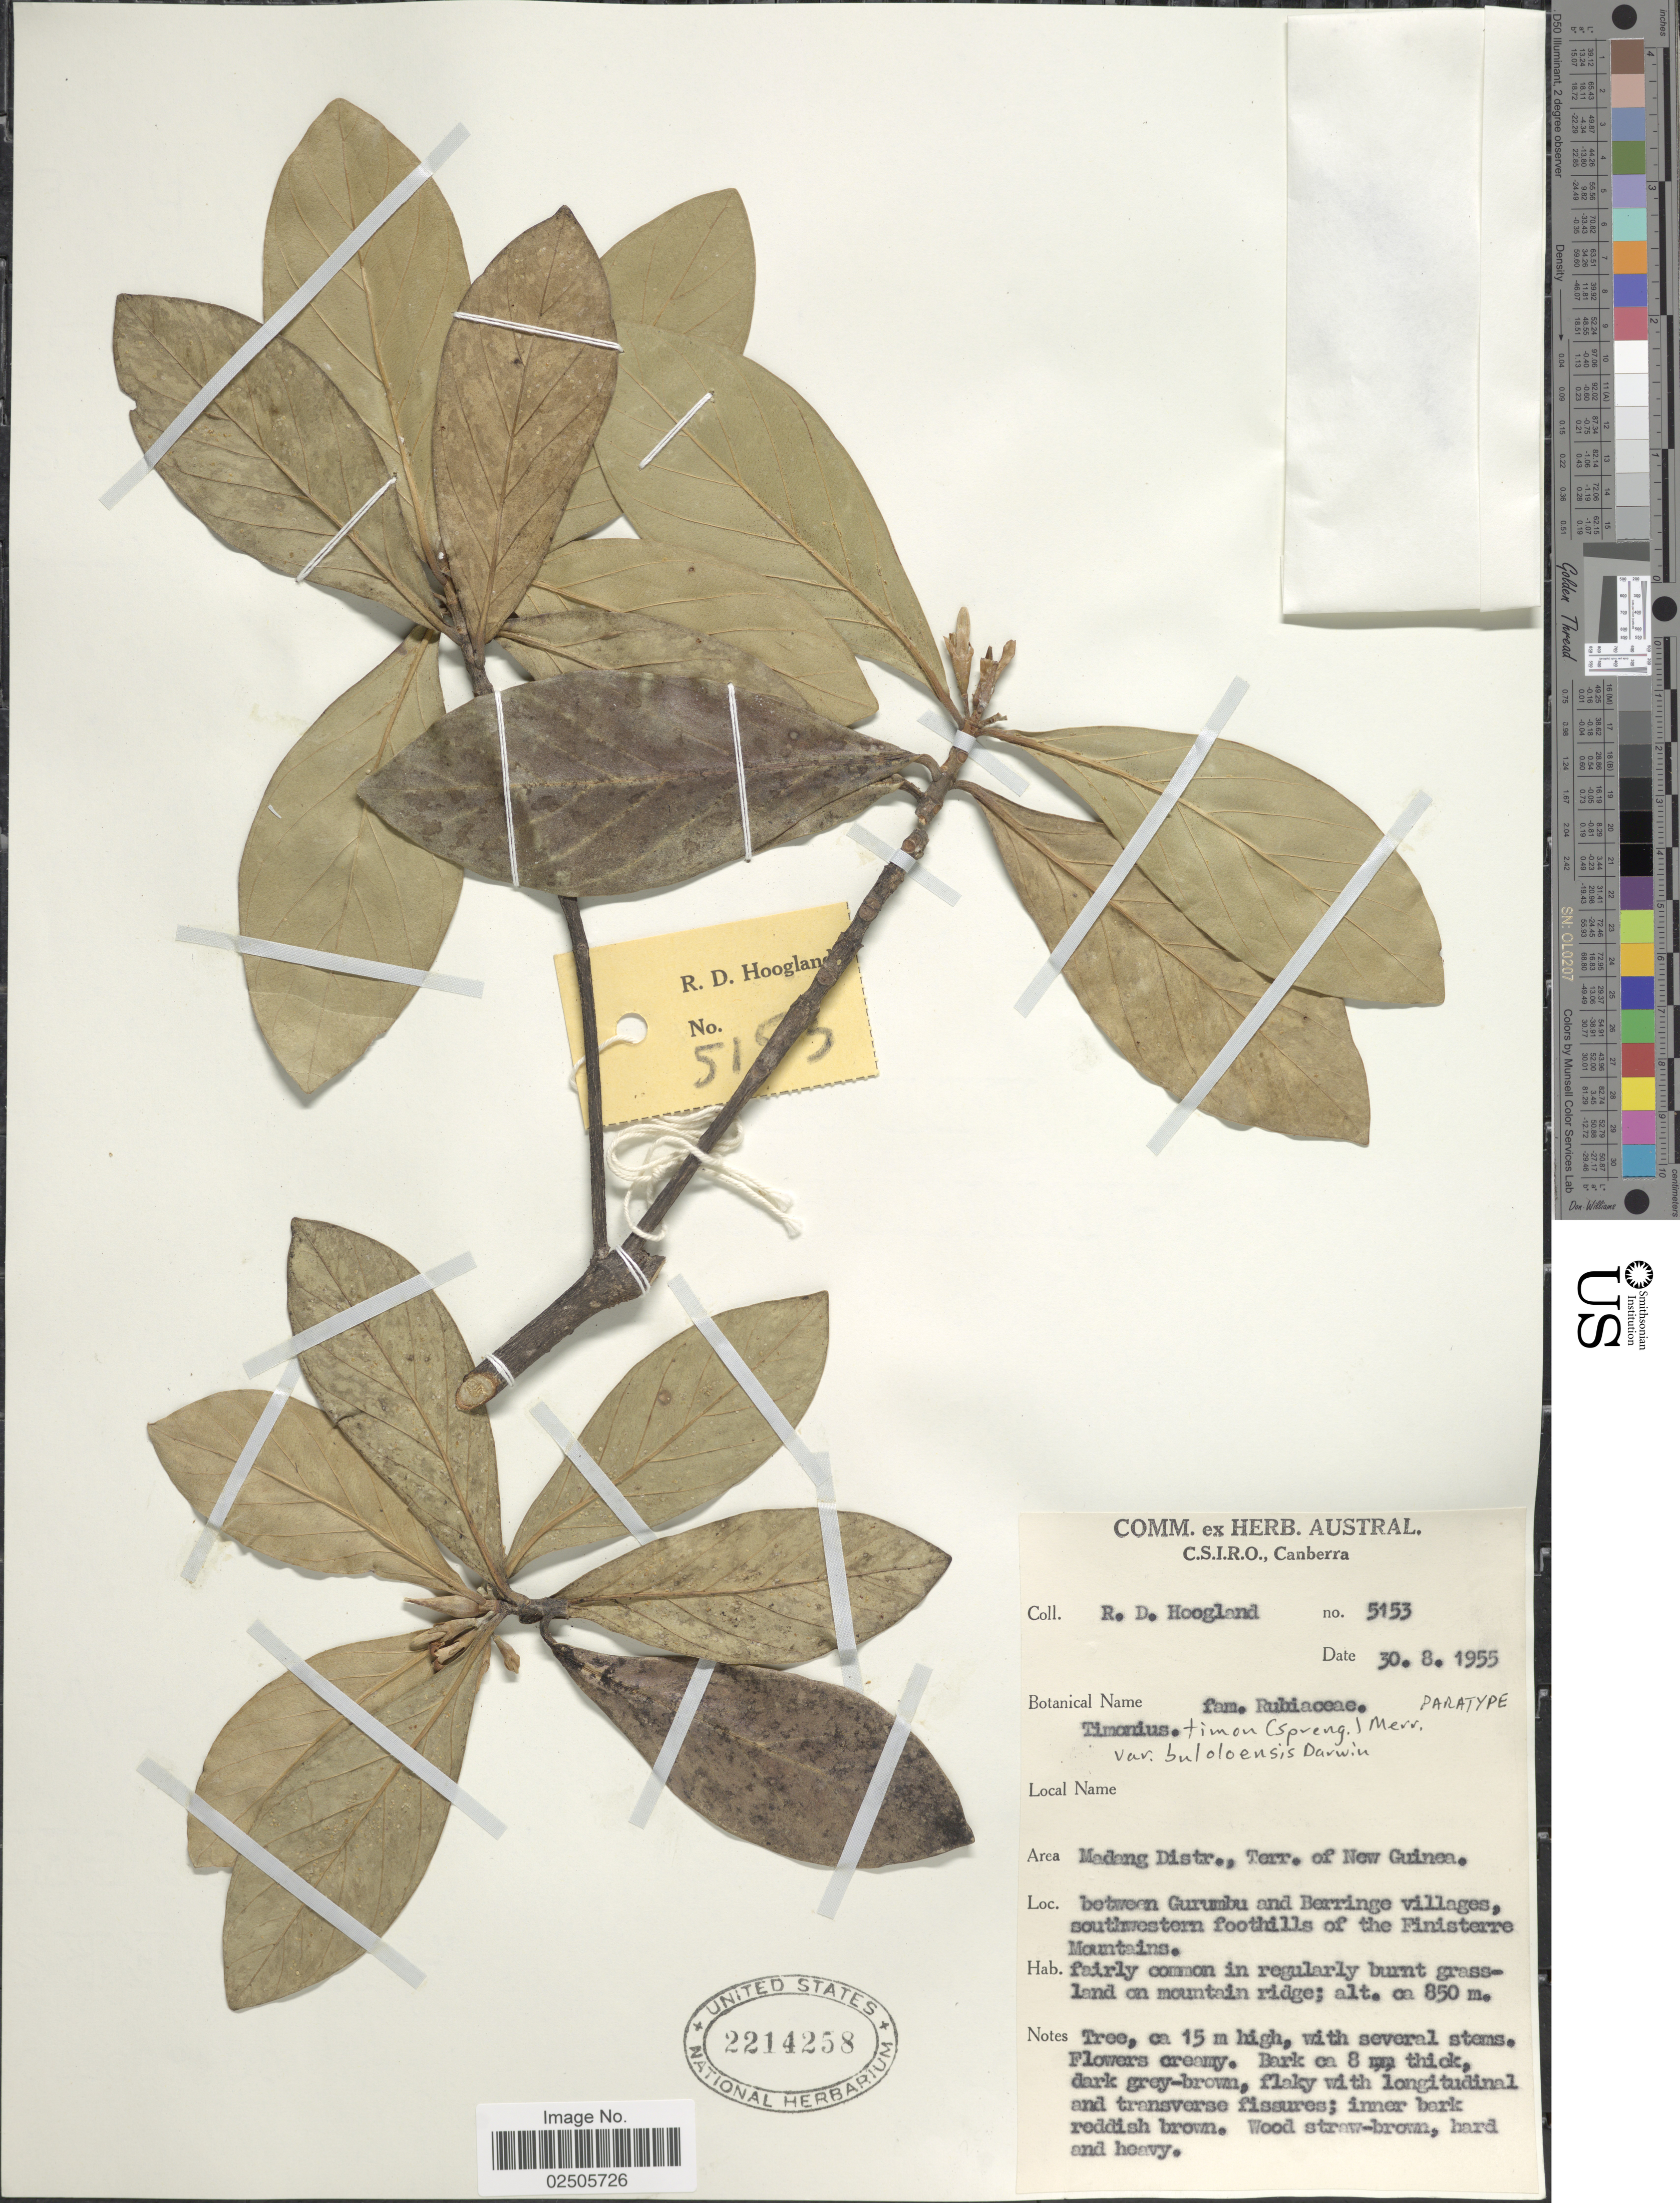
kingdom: Plantae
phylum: Tracheophyta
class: Magnoliopsida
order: Gentianales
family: Rubiaceae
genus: Timonius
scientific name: Timonius timon var. buloloensis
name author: S.P. Darwin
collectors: R. D. Hoogland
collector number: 5153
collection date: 1955-08-30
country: Papua New Guinea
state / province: Madang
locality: Terr. of New Guinea, between Gurumbu and Berringe villages, southwestern foothills of the Finisterre Mountains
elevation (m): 850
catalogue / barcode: US 2214258